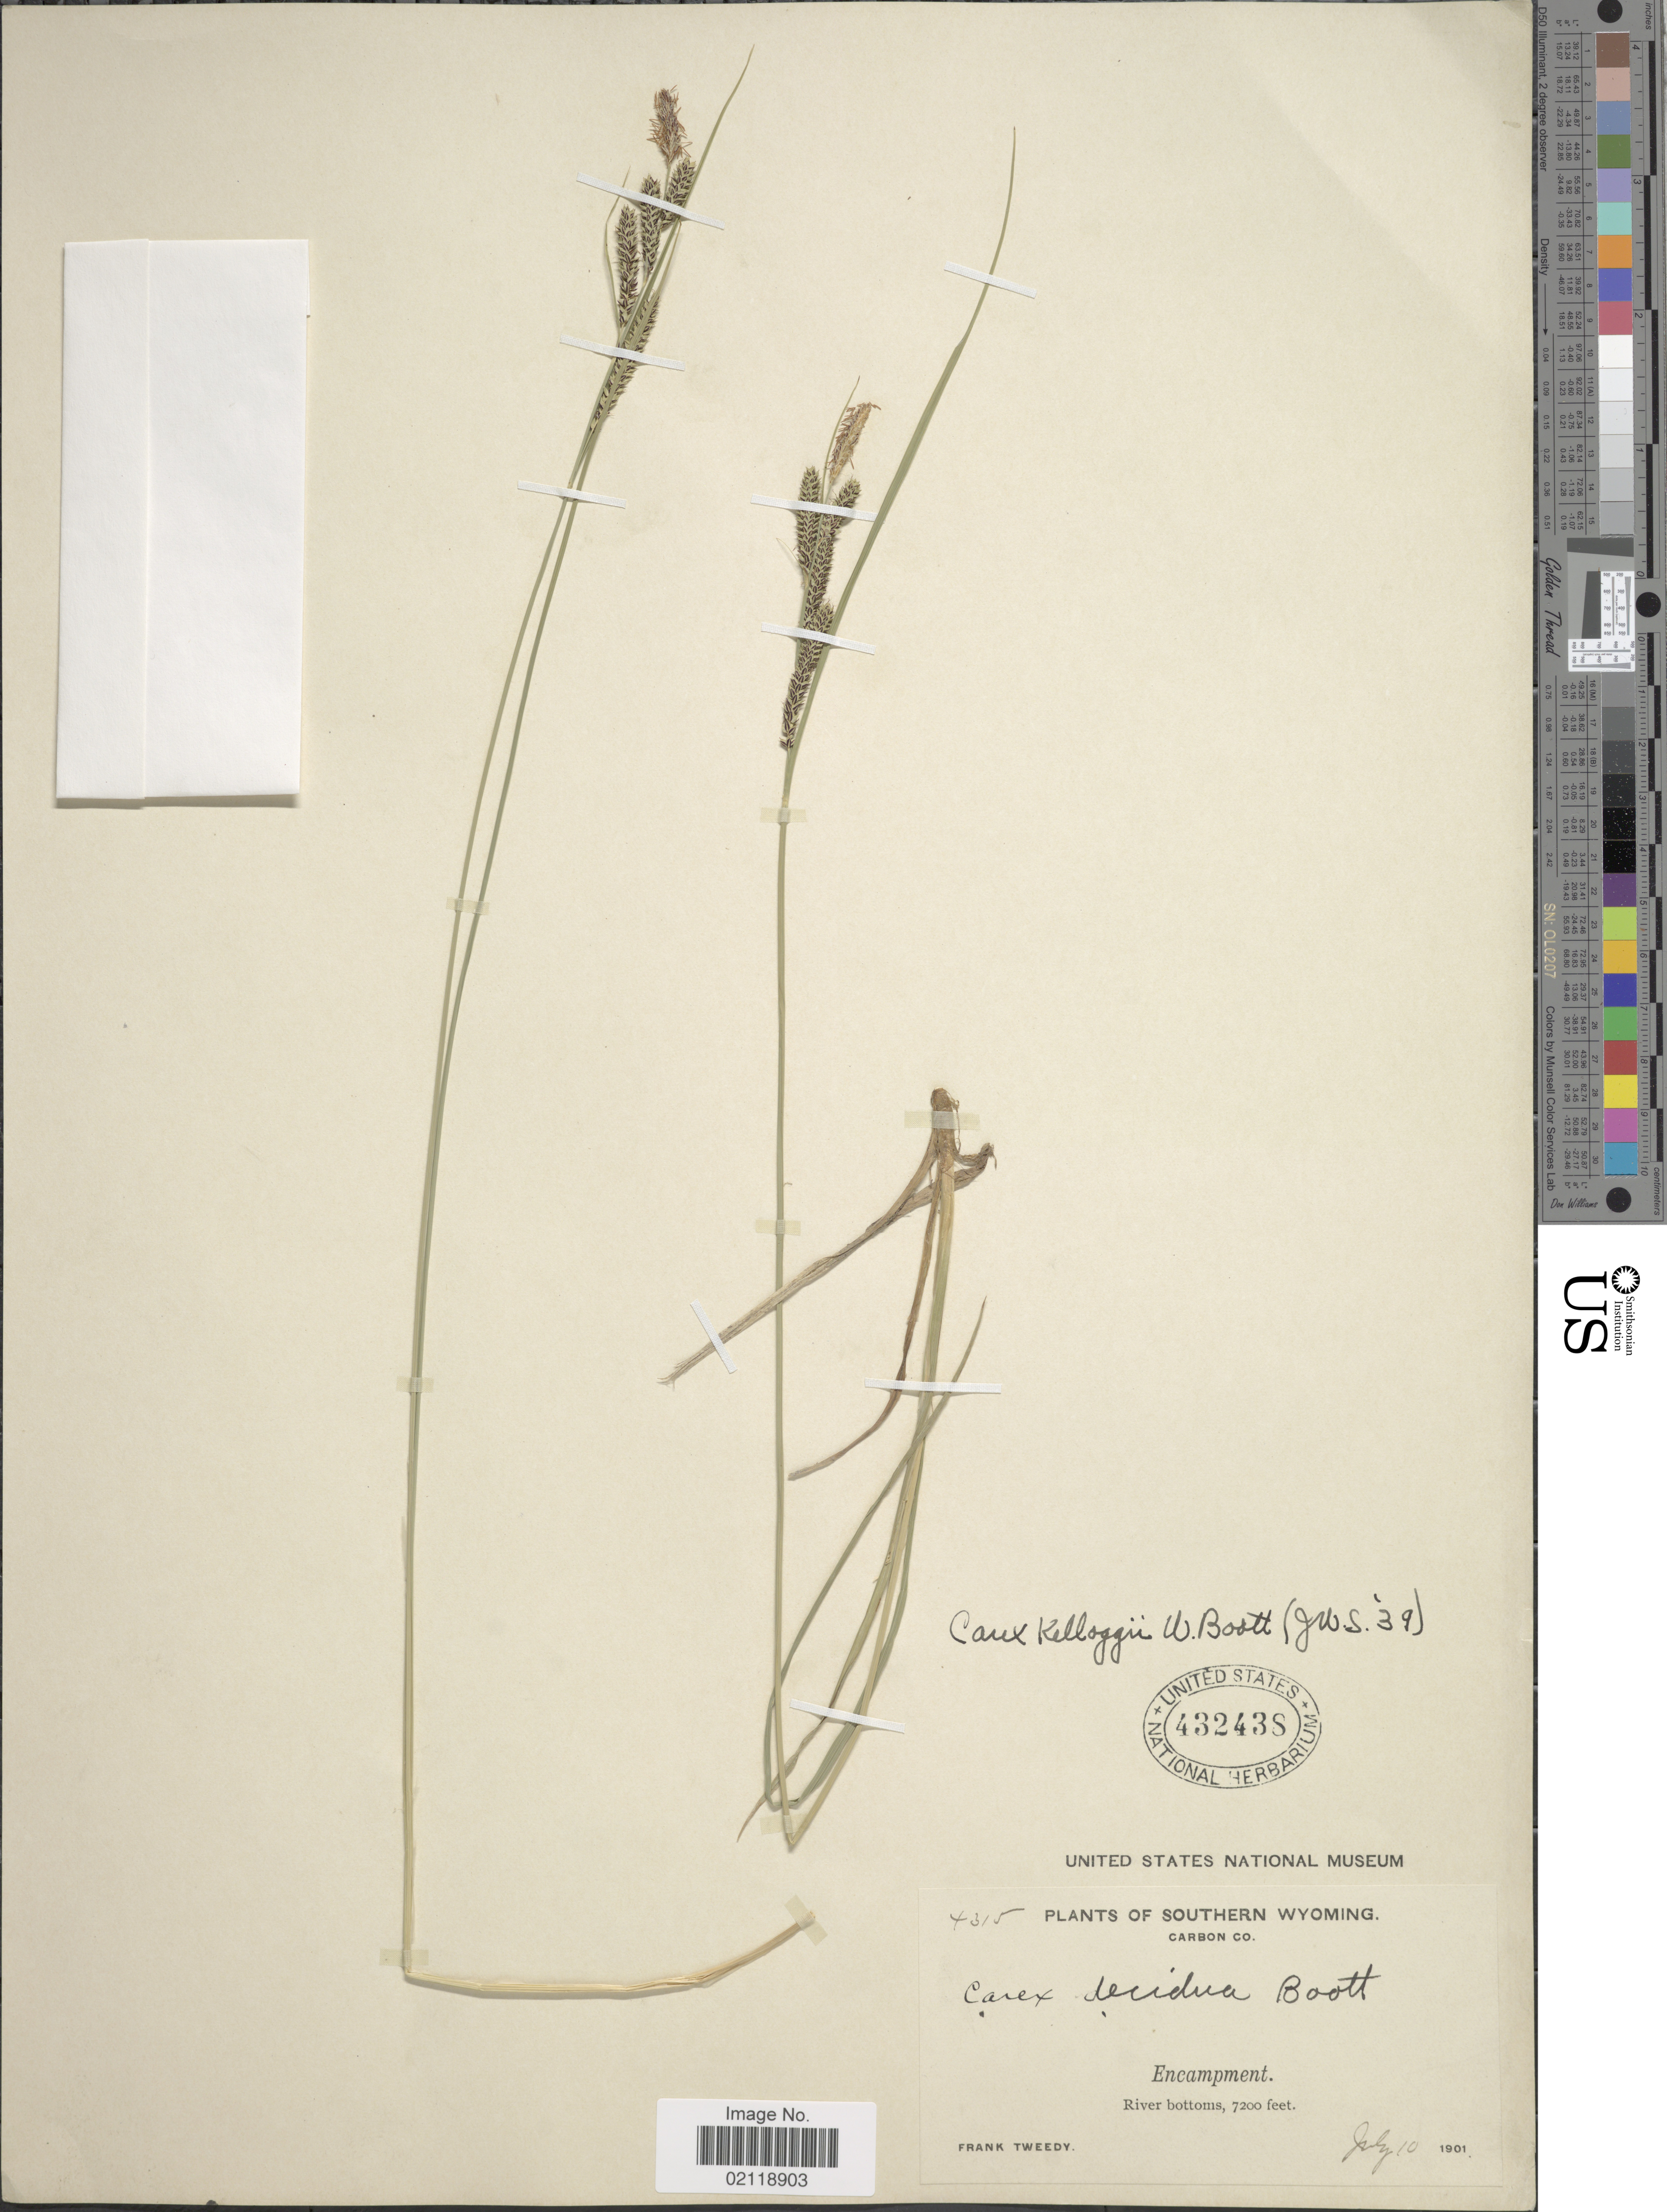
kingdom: Plantae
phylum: Tracheophyta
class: Liliopsida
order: Poales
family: Cyperaceae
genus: Carex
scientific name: Carex kelloggii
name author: W. Boott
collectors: F. Tweedy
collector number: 4315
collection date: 1901-07-10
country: United States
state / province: Wyoming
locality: Southern Wyoming, Carbon Co., Encampment, River bottoms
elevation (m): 2195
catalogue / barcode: US 432438